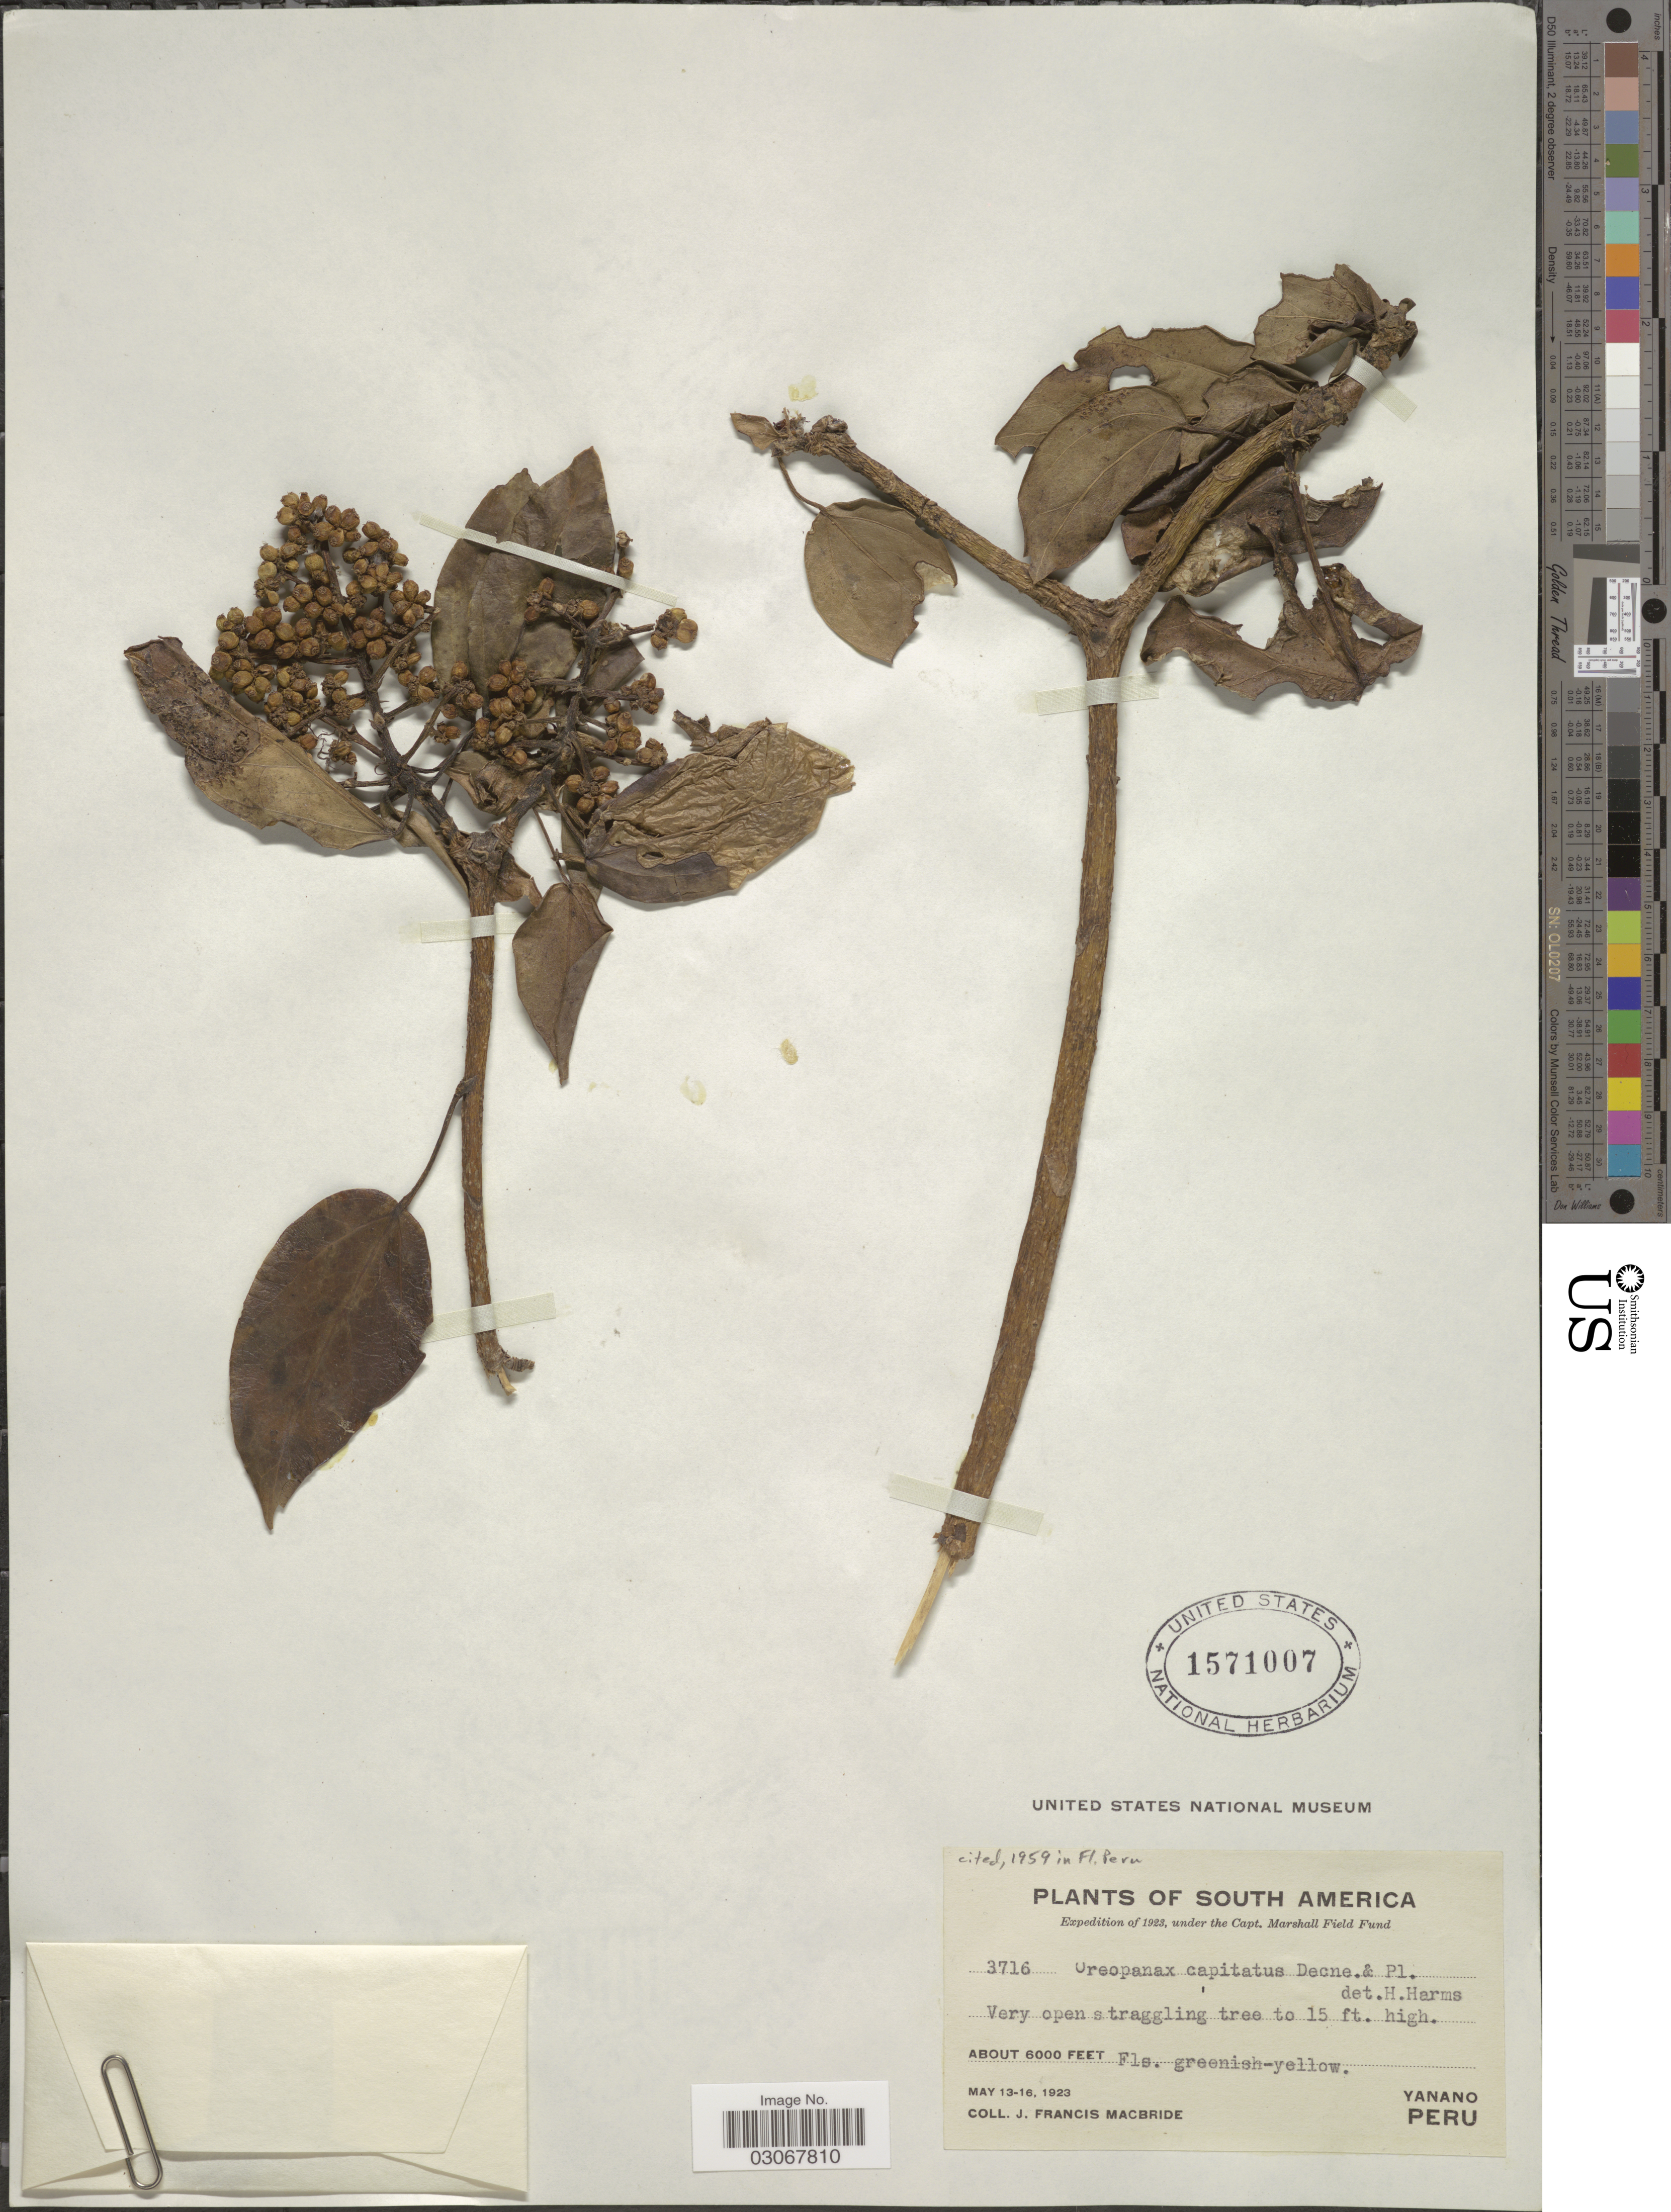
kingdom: Plantae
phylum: Tracheophyta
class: Magnoliopsida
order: Apiales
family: Araliaceae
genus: Oreopanax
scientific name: Oreopanax capitatus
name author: (Jacq.) Decne. & Planch.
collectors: J. F. Macbride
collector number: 3716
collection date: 1923-05-13/1923-05-16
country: Peru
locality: Yanano.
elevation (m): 1829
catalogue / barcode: US 1571007